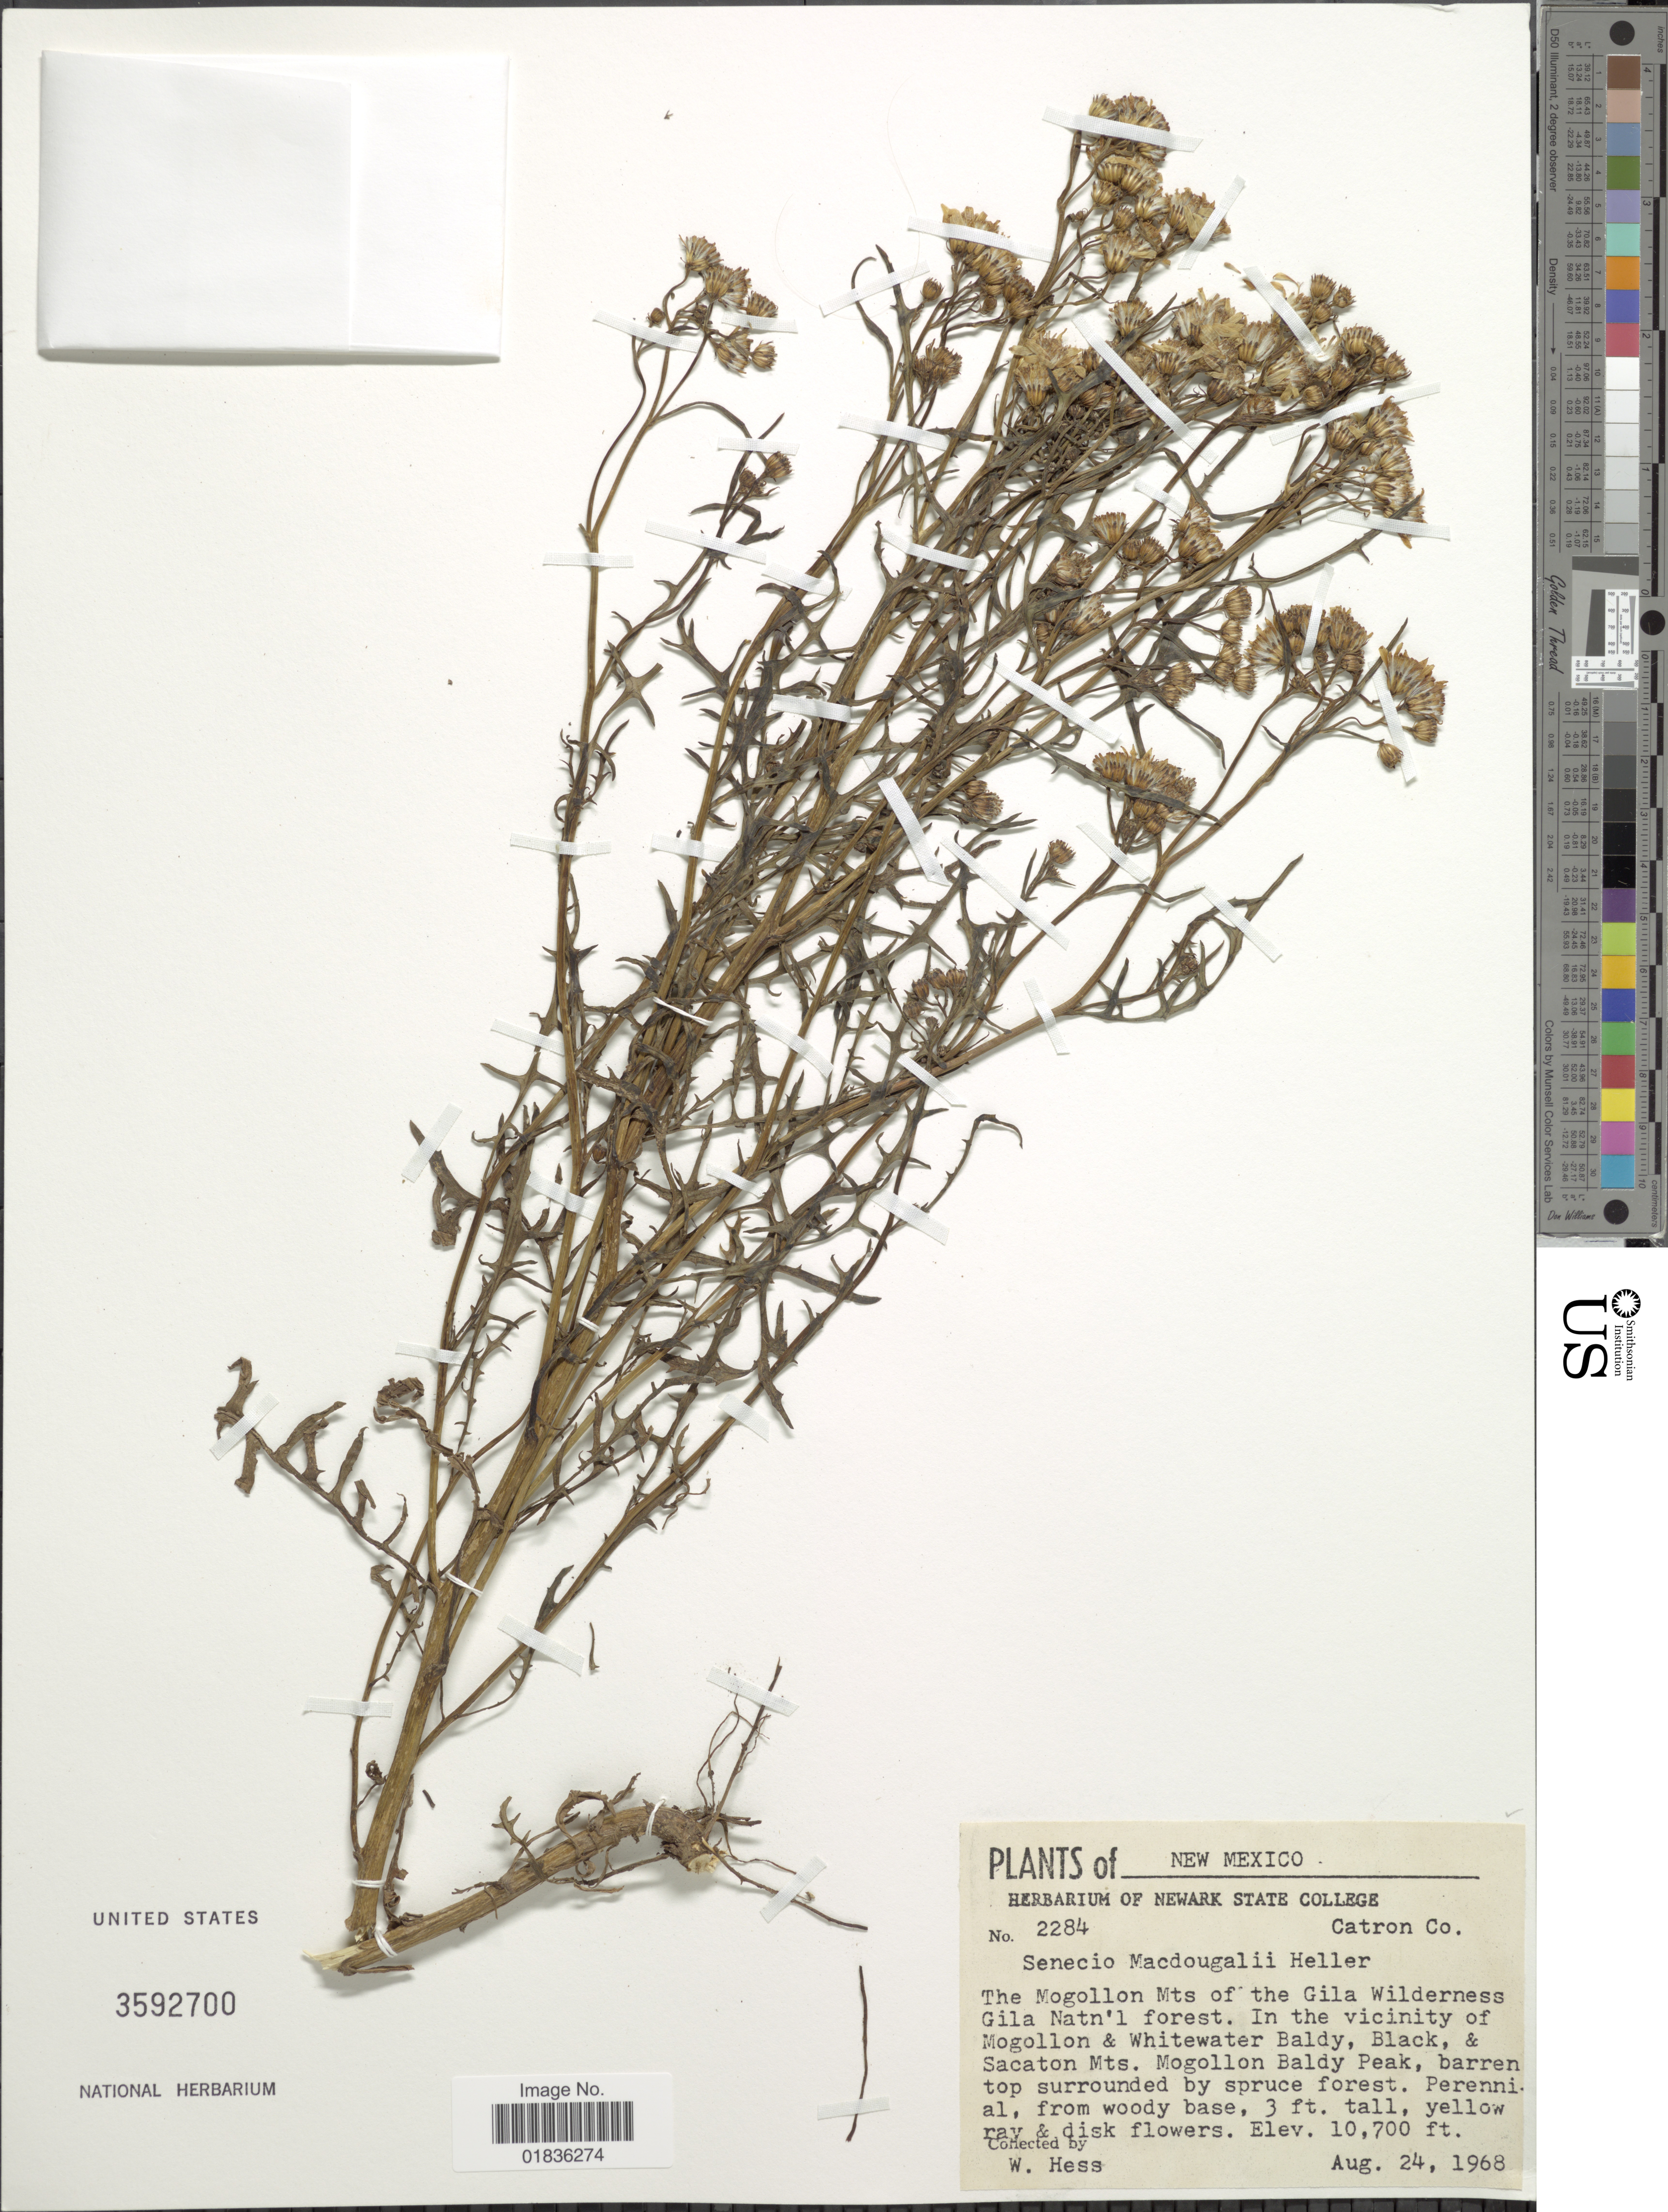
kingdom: Plantae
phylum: Tracheophyta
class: Magnoliopsida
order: Asterales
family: Asteraceae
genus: Senecio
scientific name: Senecio macdougalii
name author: A. Heller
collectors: W. Hess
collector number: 2284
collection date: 1968-08-24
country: United States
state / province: New Mexico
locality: The Mogollon Mts of the Gila Wilderness Gila Natn'l forest, in the vicinity of Mogollon & Whitewater Baldy, Black, & Sacaton Mts., Mogollon Baldy Peak, barren top surrounded by spruce forest, Catron Co.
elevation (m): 3261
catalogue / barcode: US 3592700